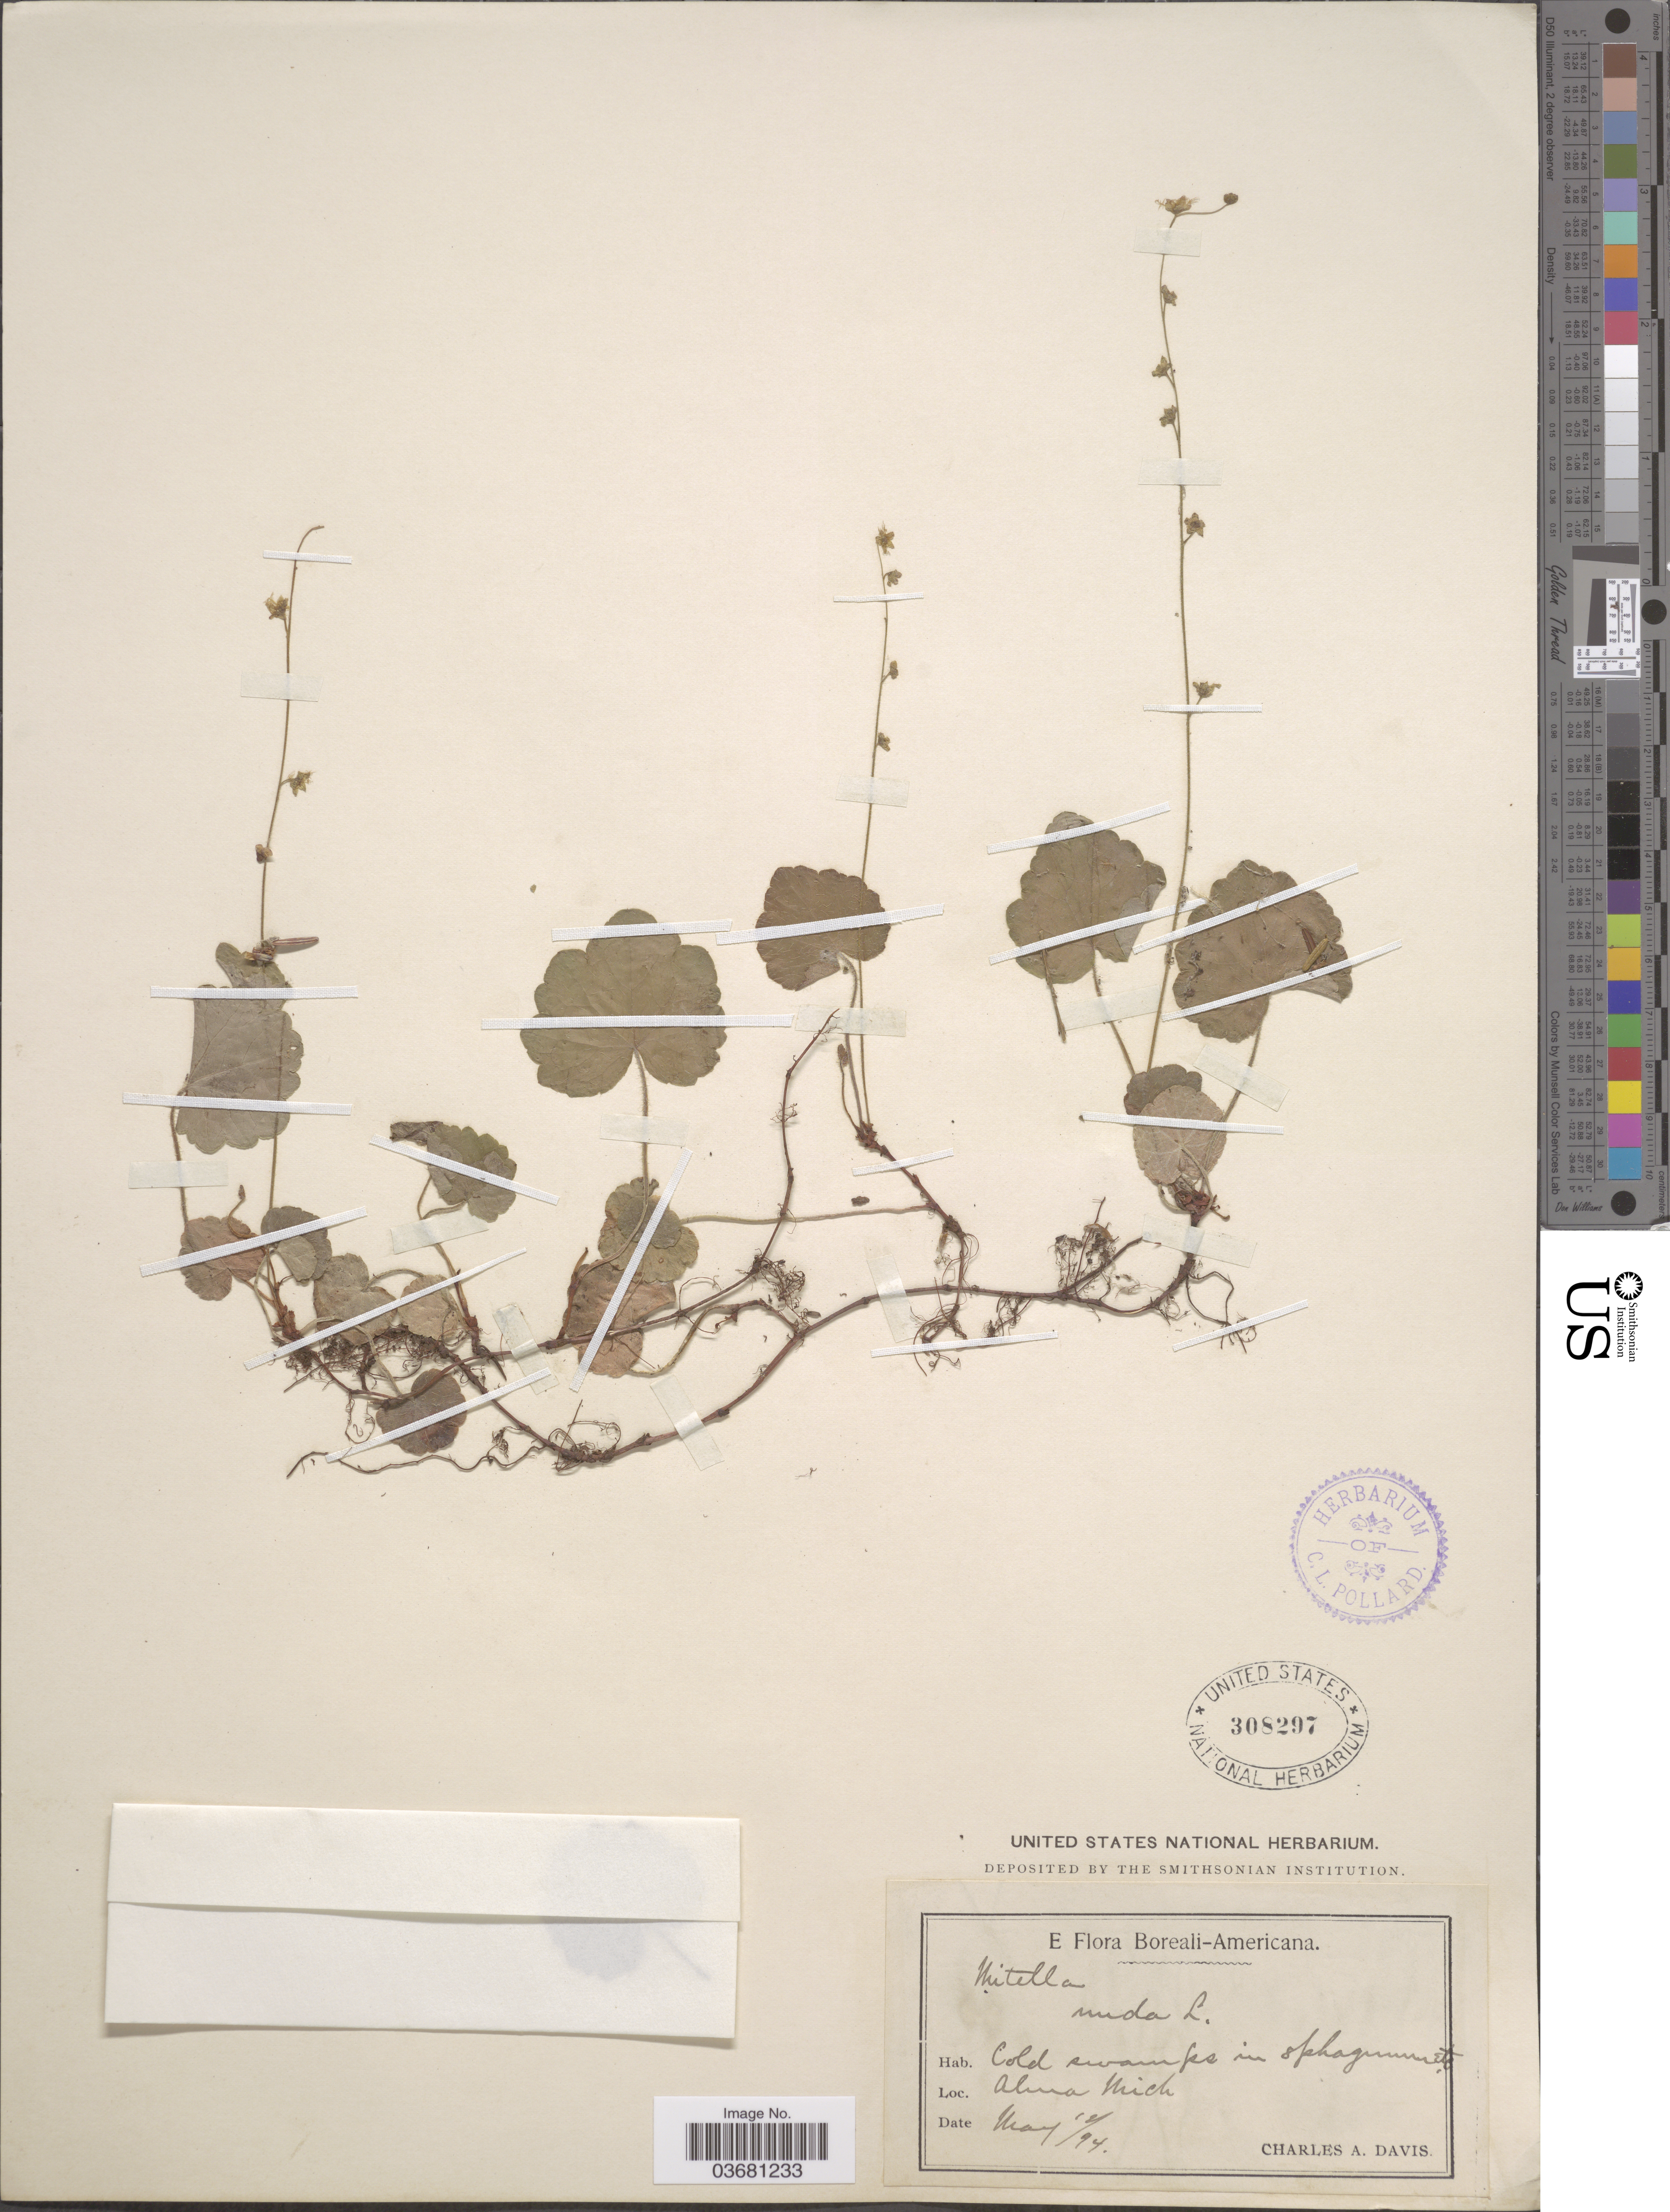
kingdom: Plantae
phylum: Tracheophyta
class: Magnoliopsida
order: Saxifragales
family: Saxifragaceae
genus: Mitella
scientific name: Mitella nuda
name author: L.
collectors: C. Davis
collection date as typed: Transcribed d/m/y: 12/5/94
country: United States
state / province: Michigan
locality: Boreali-Americana. Alma.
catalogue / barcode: US 308297